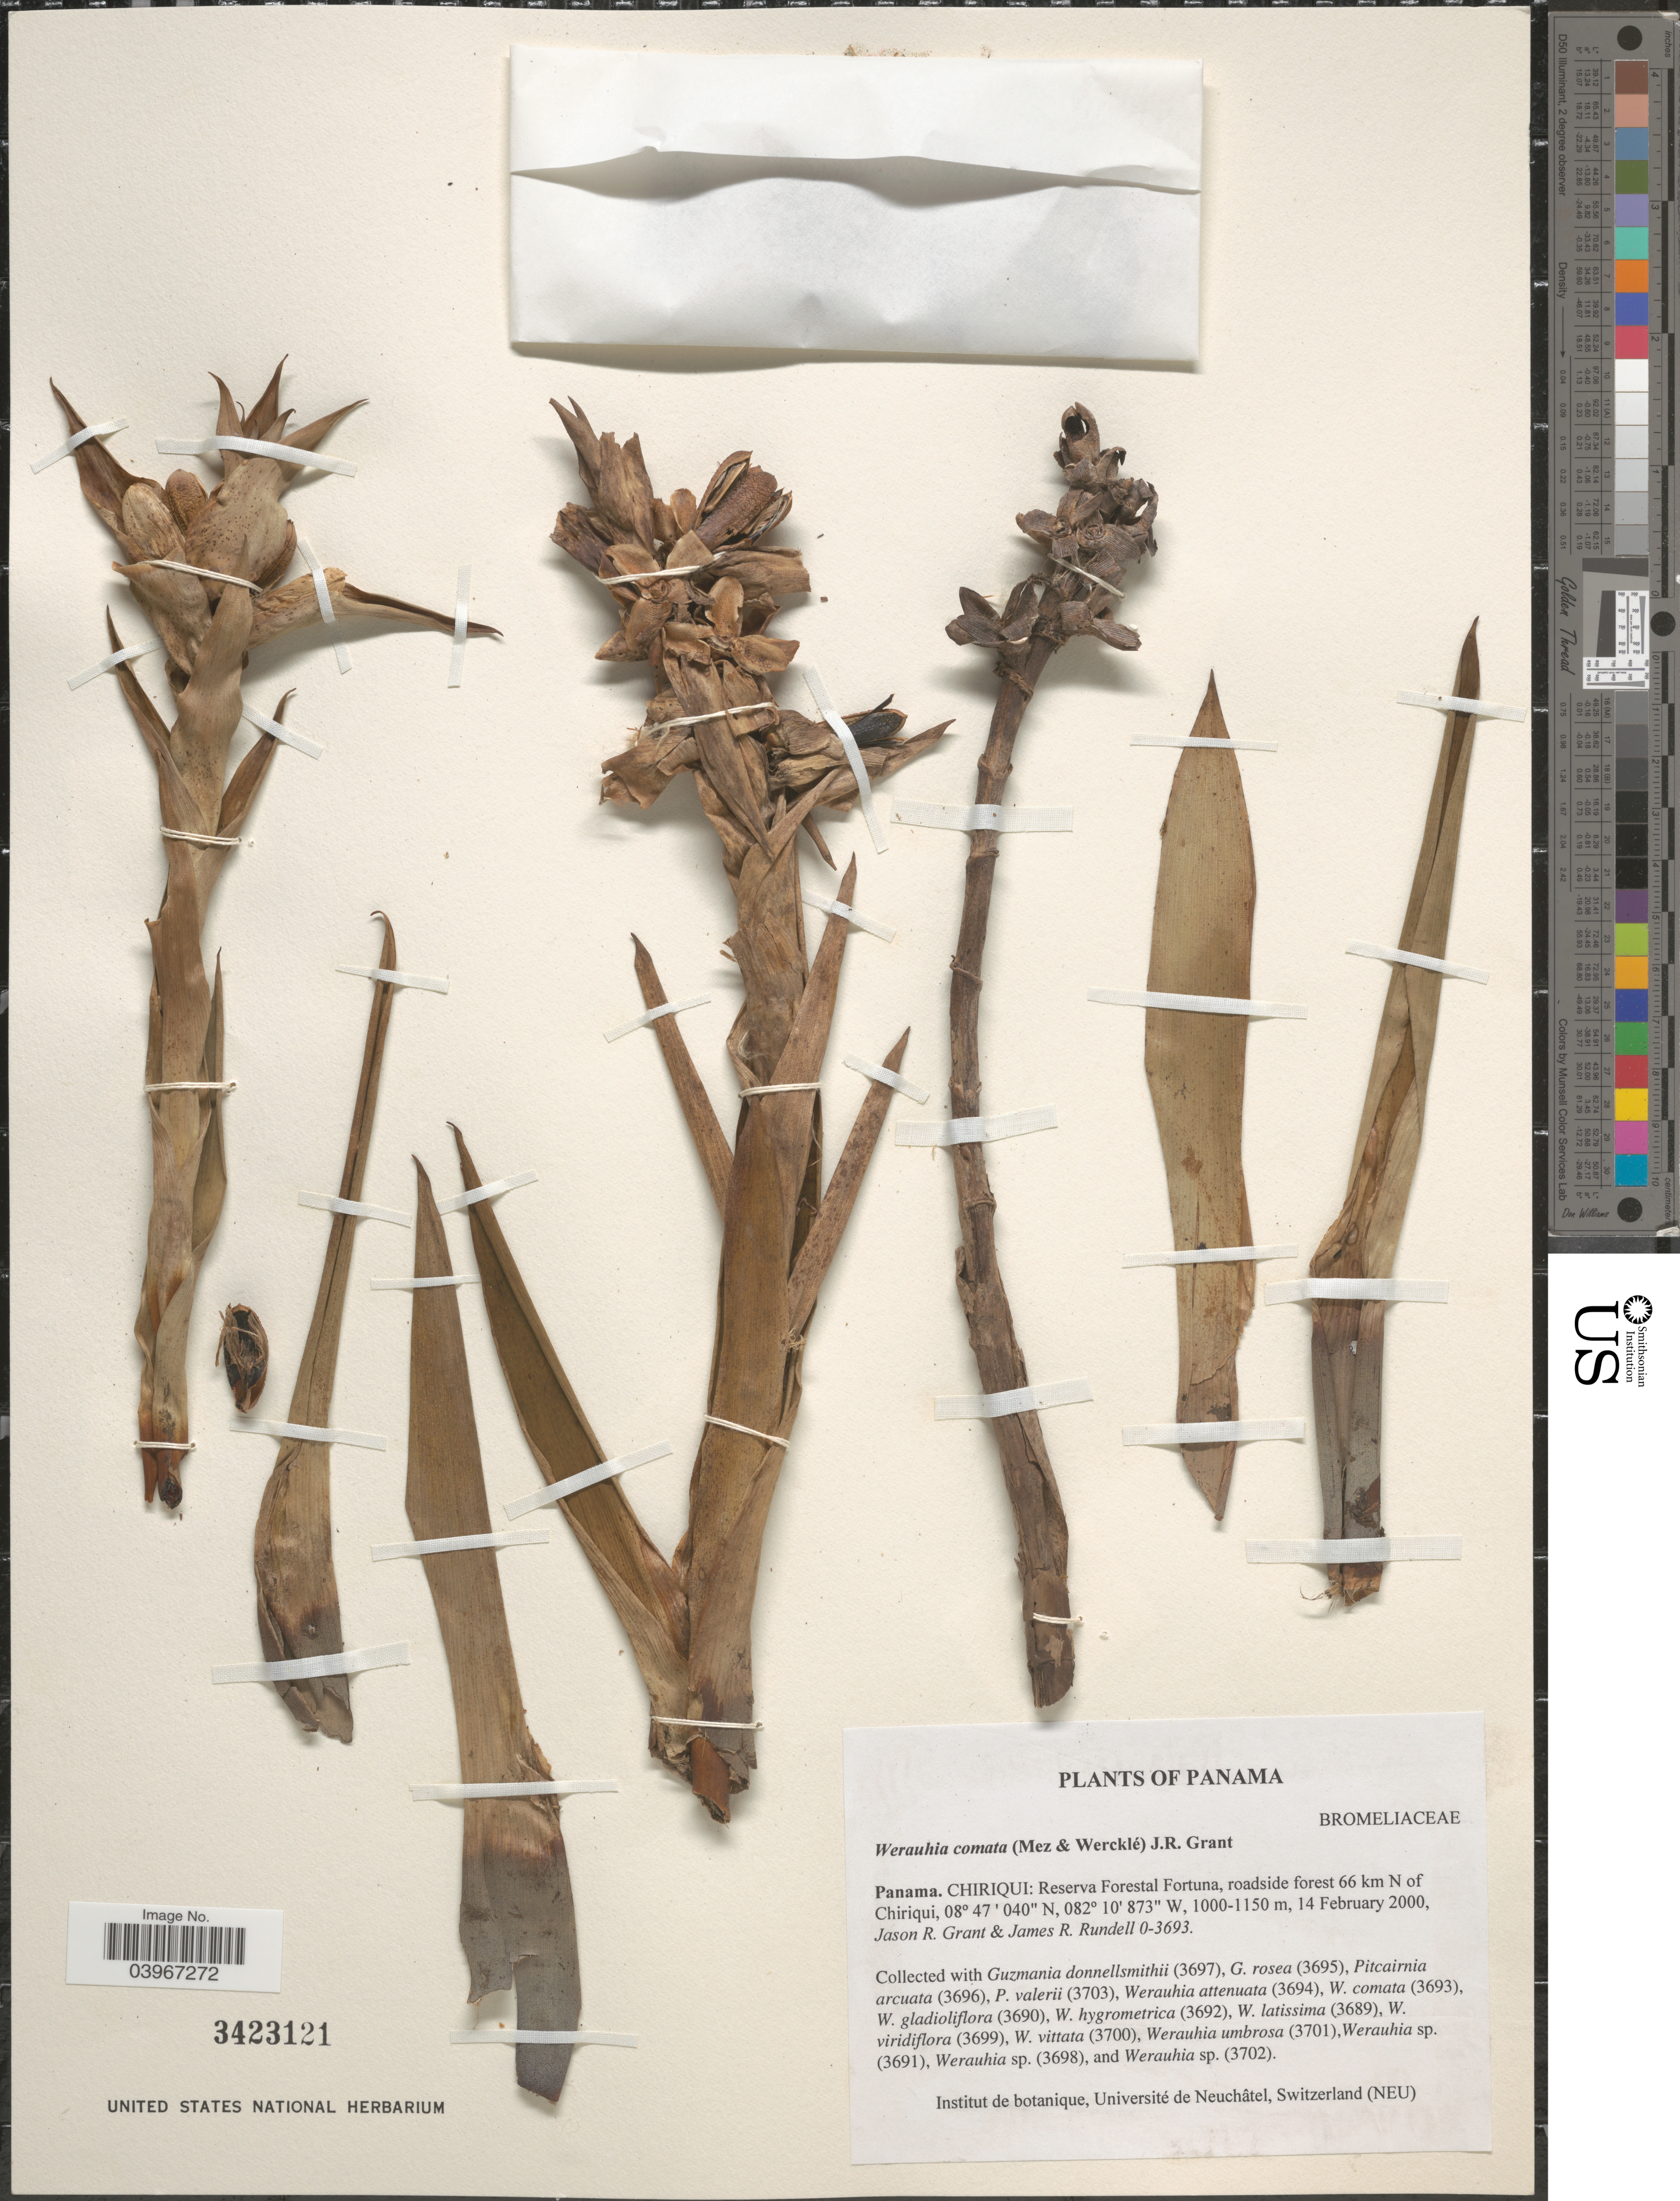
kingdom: Plantae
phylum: Tracheophyta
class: Liliopsida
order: Poales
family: Bromeliaceae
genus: Werauhia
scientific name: Werauhia comata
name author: (Mez & Wercklé) J.R. Grant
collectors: J. R. Grant & J. R. Rundell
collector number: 0-3693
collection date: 2000-02-14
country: Panama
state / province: Chiriqui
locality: Reserva Forestal Fortuna, roadside forest 66 km N of Chiriqui.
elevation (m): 1000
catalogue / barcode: US 3423121